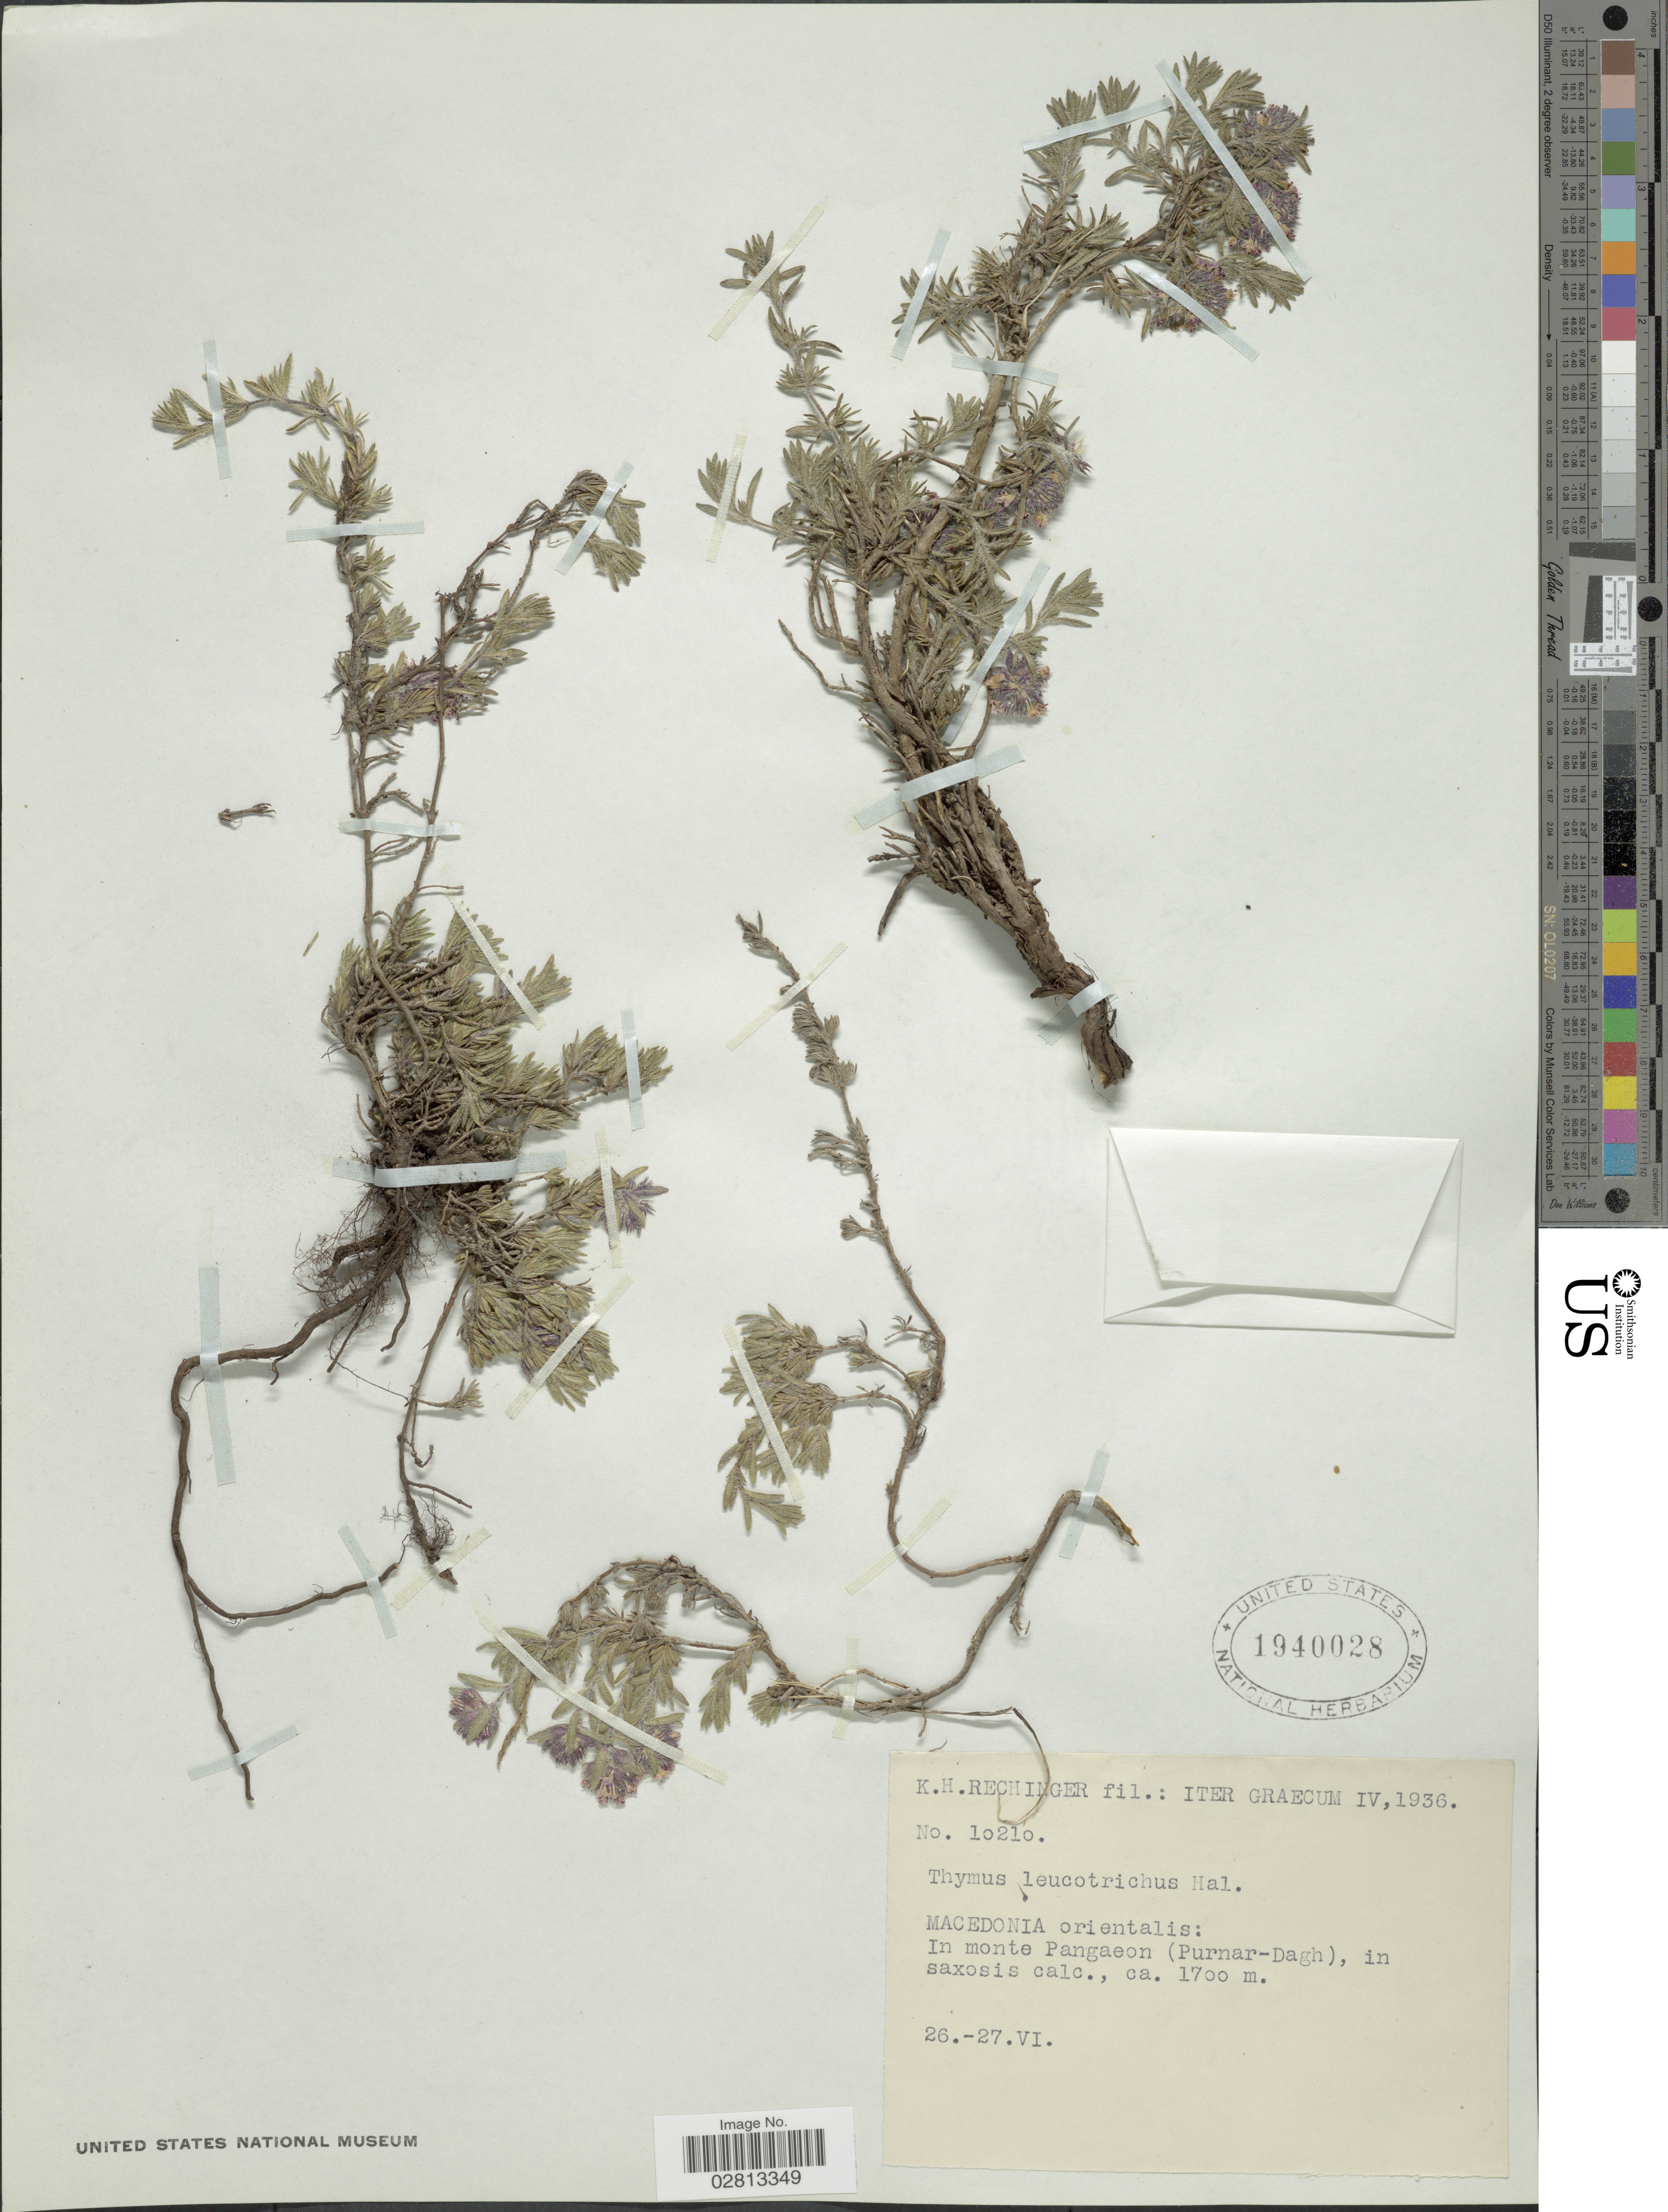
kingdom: Plantae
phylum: Tracheophyta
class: Magnoliopsida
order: Lamiales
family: Lamiaceae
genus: Thymus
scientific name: Thymus leucotrichus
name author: Halácsy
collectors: K. H. Rechinger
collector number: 10210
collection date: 1936-06-26/1936-06-27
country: Greece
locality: Macedonia orientalis: In monte Pangaeon (Purnar-Dagh).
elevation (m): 1700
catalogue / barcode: US 1940028